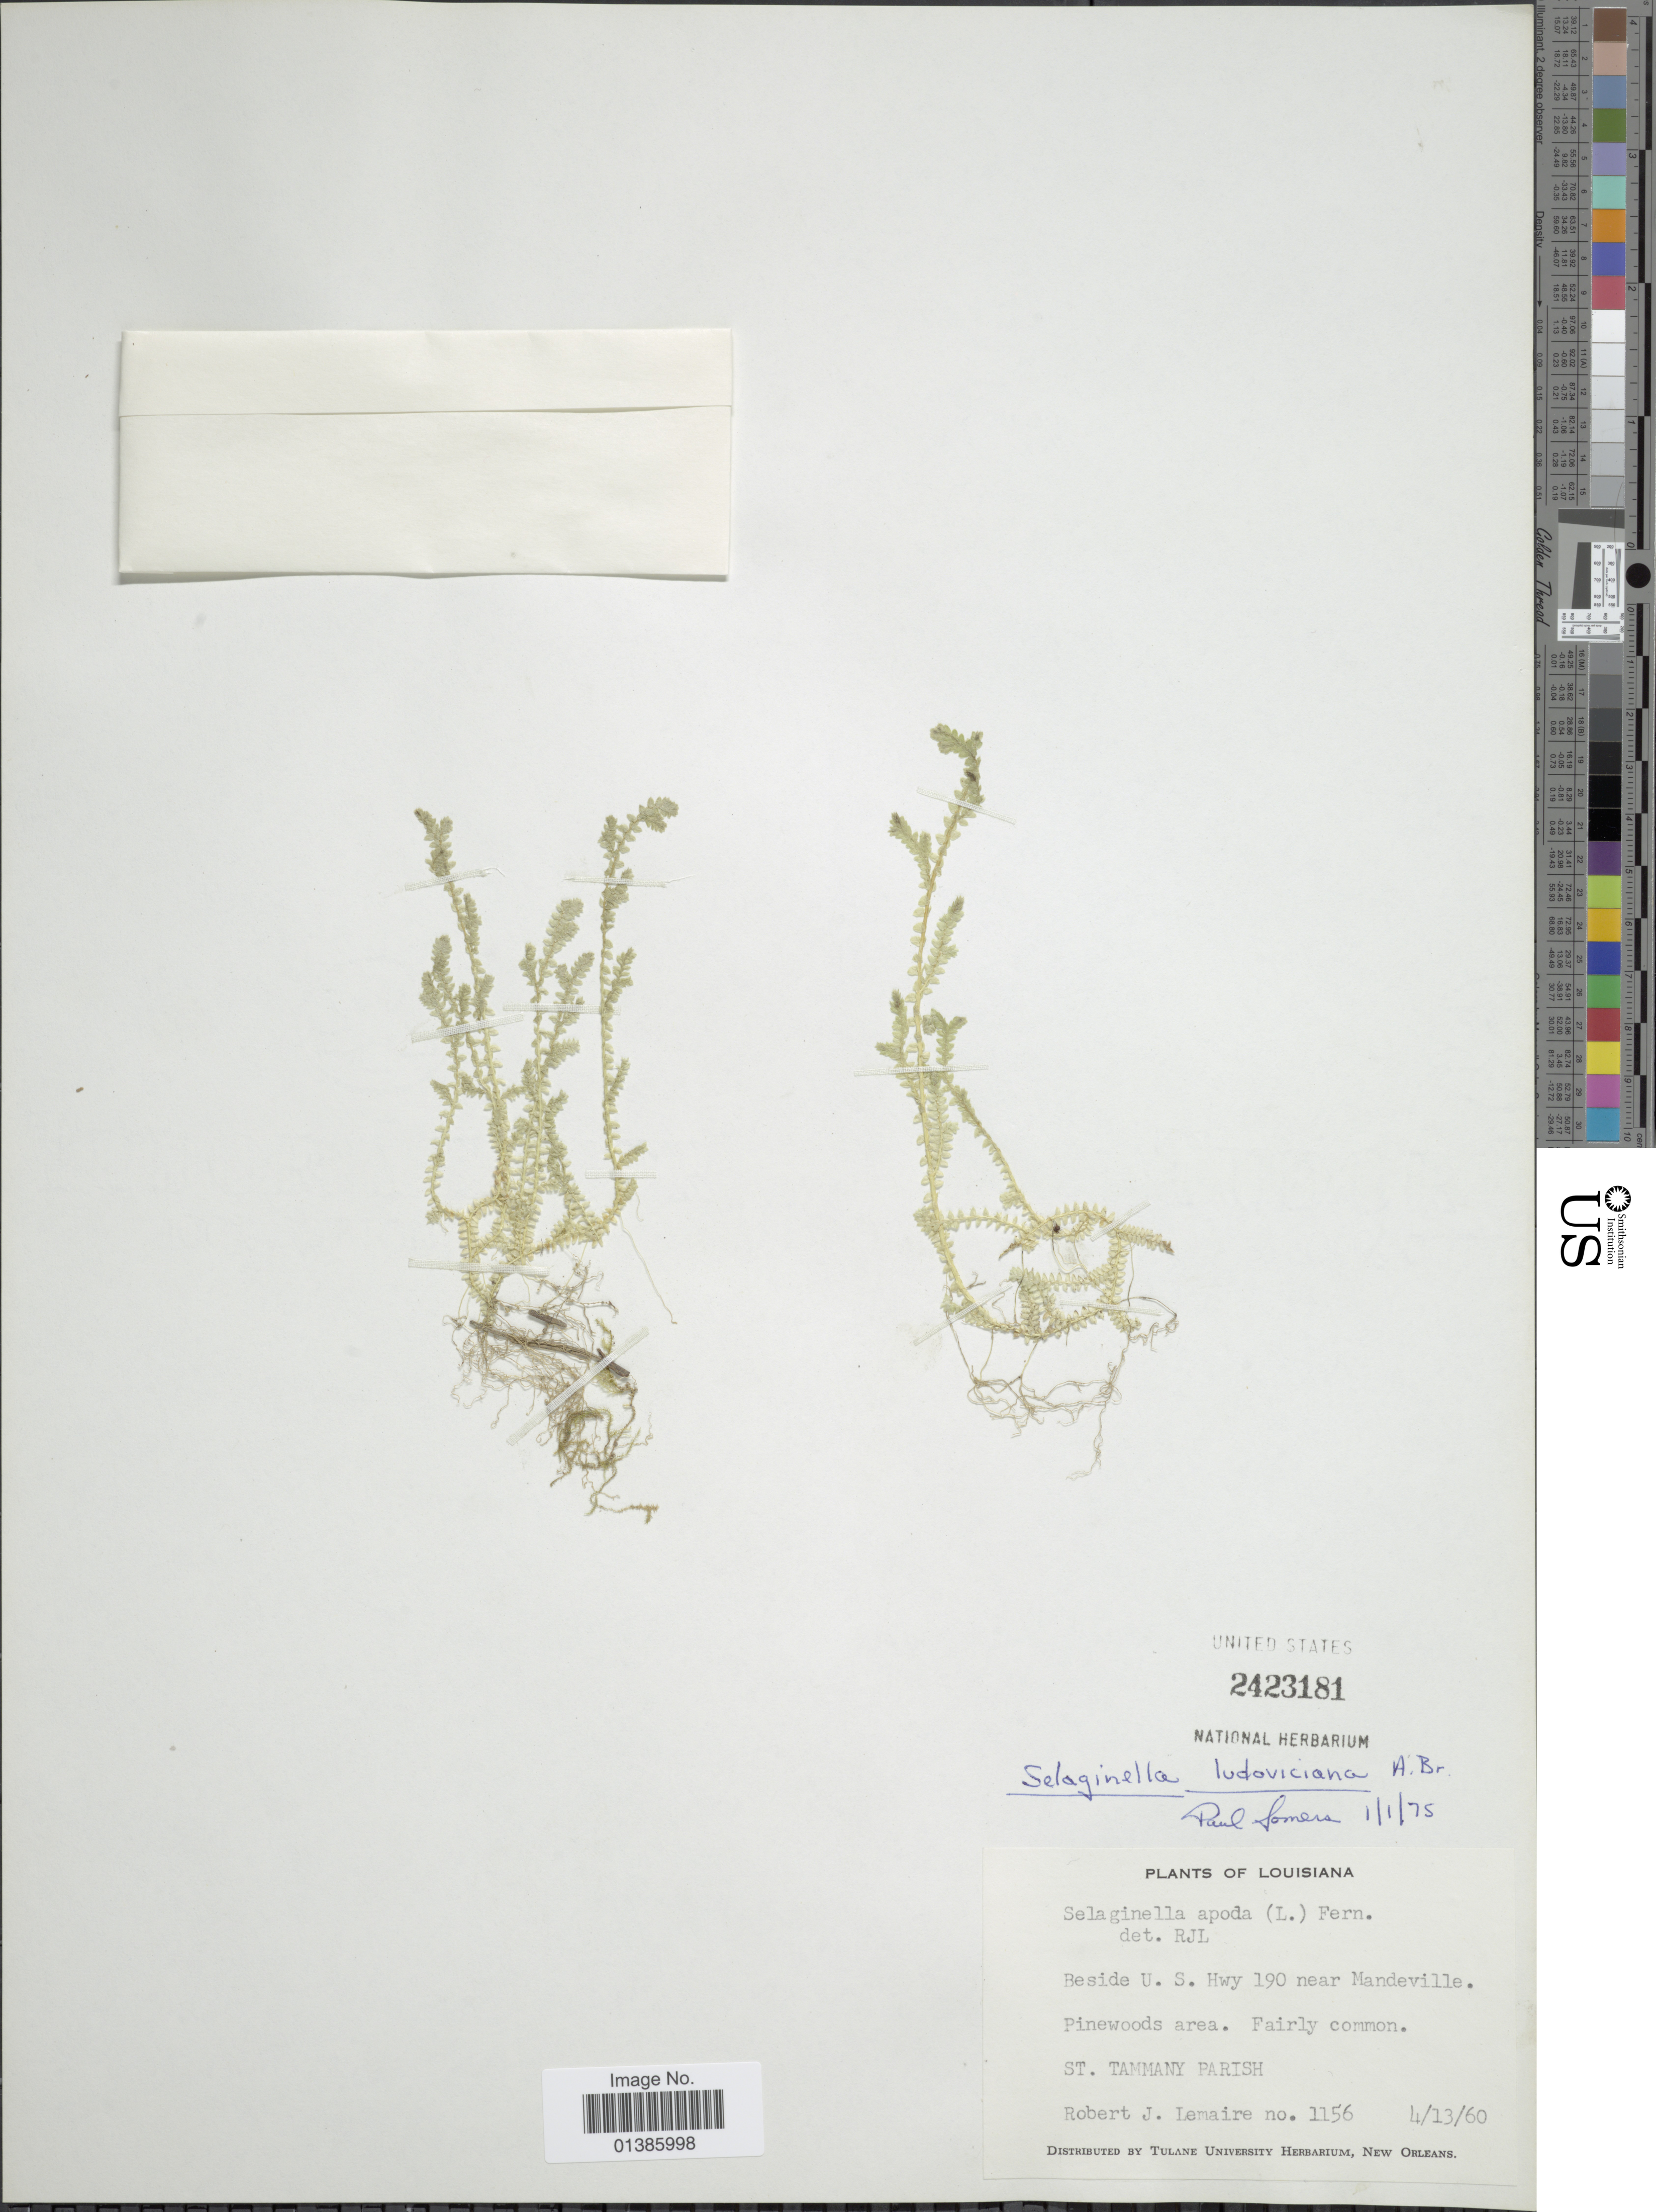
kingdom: Plantae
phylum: Tracheophyta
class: Lycopodiopsida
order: Selaginellales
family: Selaginellaceae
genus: Selaginella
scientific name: Selaginella ludoviciana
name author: A. Braun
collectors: R. J. Lemaire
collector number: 1156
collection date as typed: Transcribed d/m/y: 13/4/60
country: United States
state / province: Louisiana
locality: Beside U.S. Hwy 190 near Mandeville, Pinewoods area. St. Tammany Parish.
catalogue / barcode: US 2423181